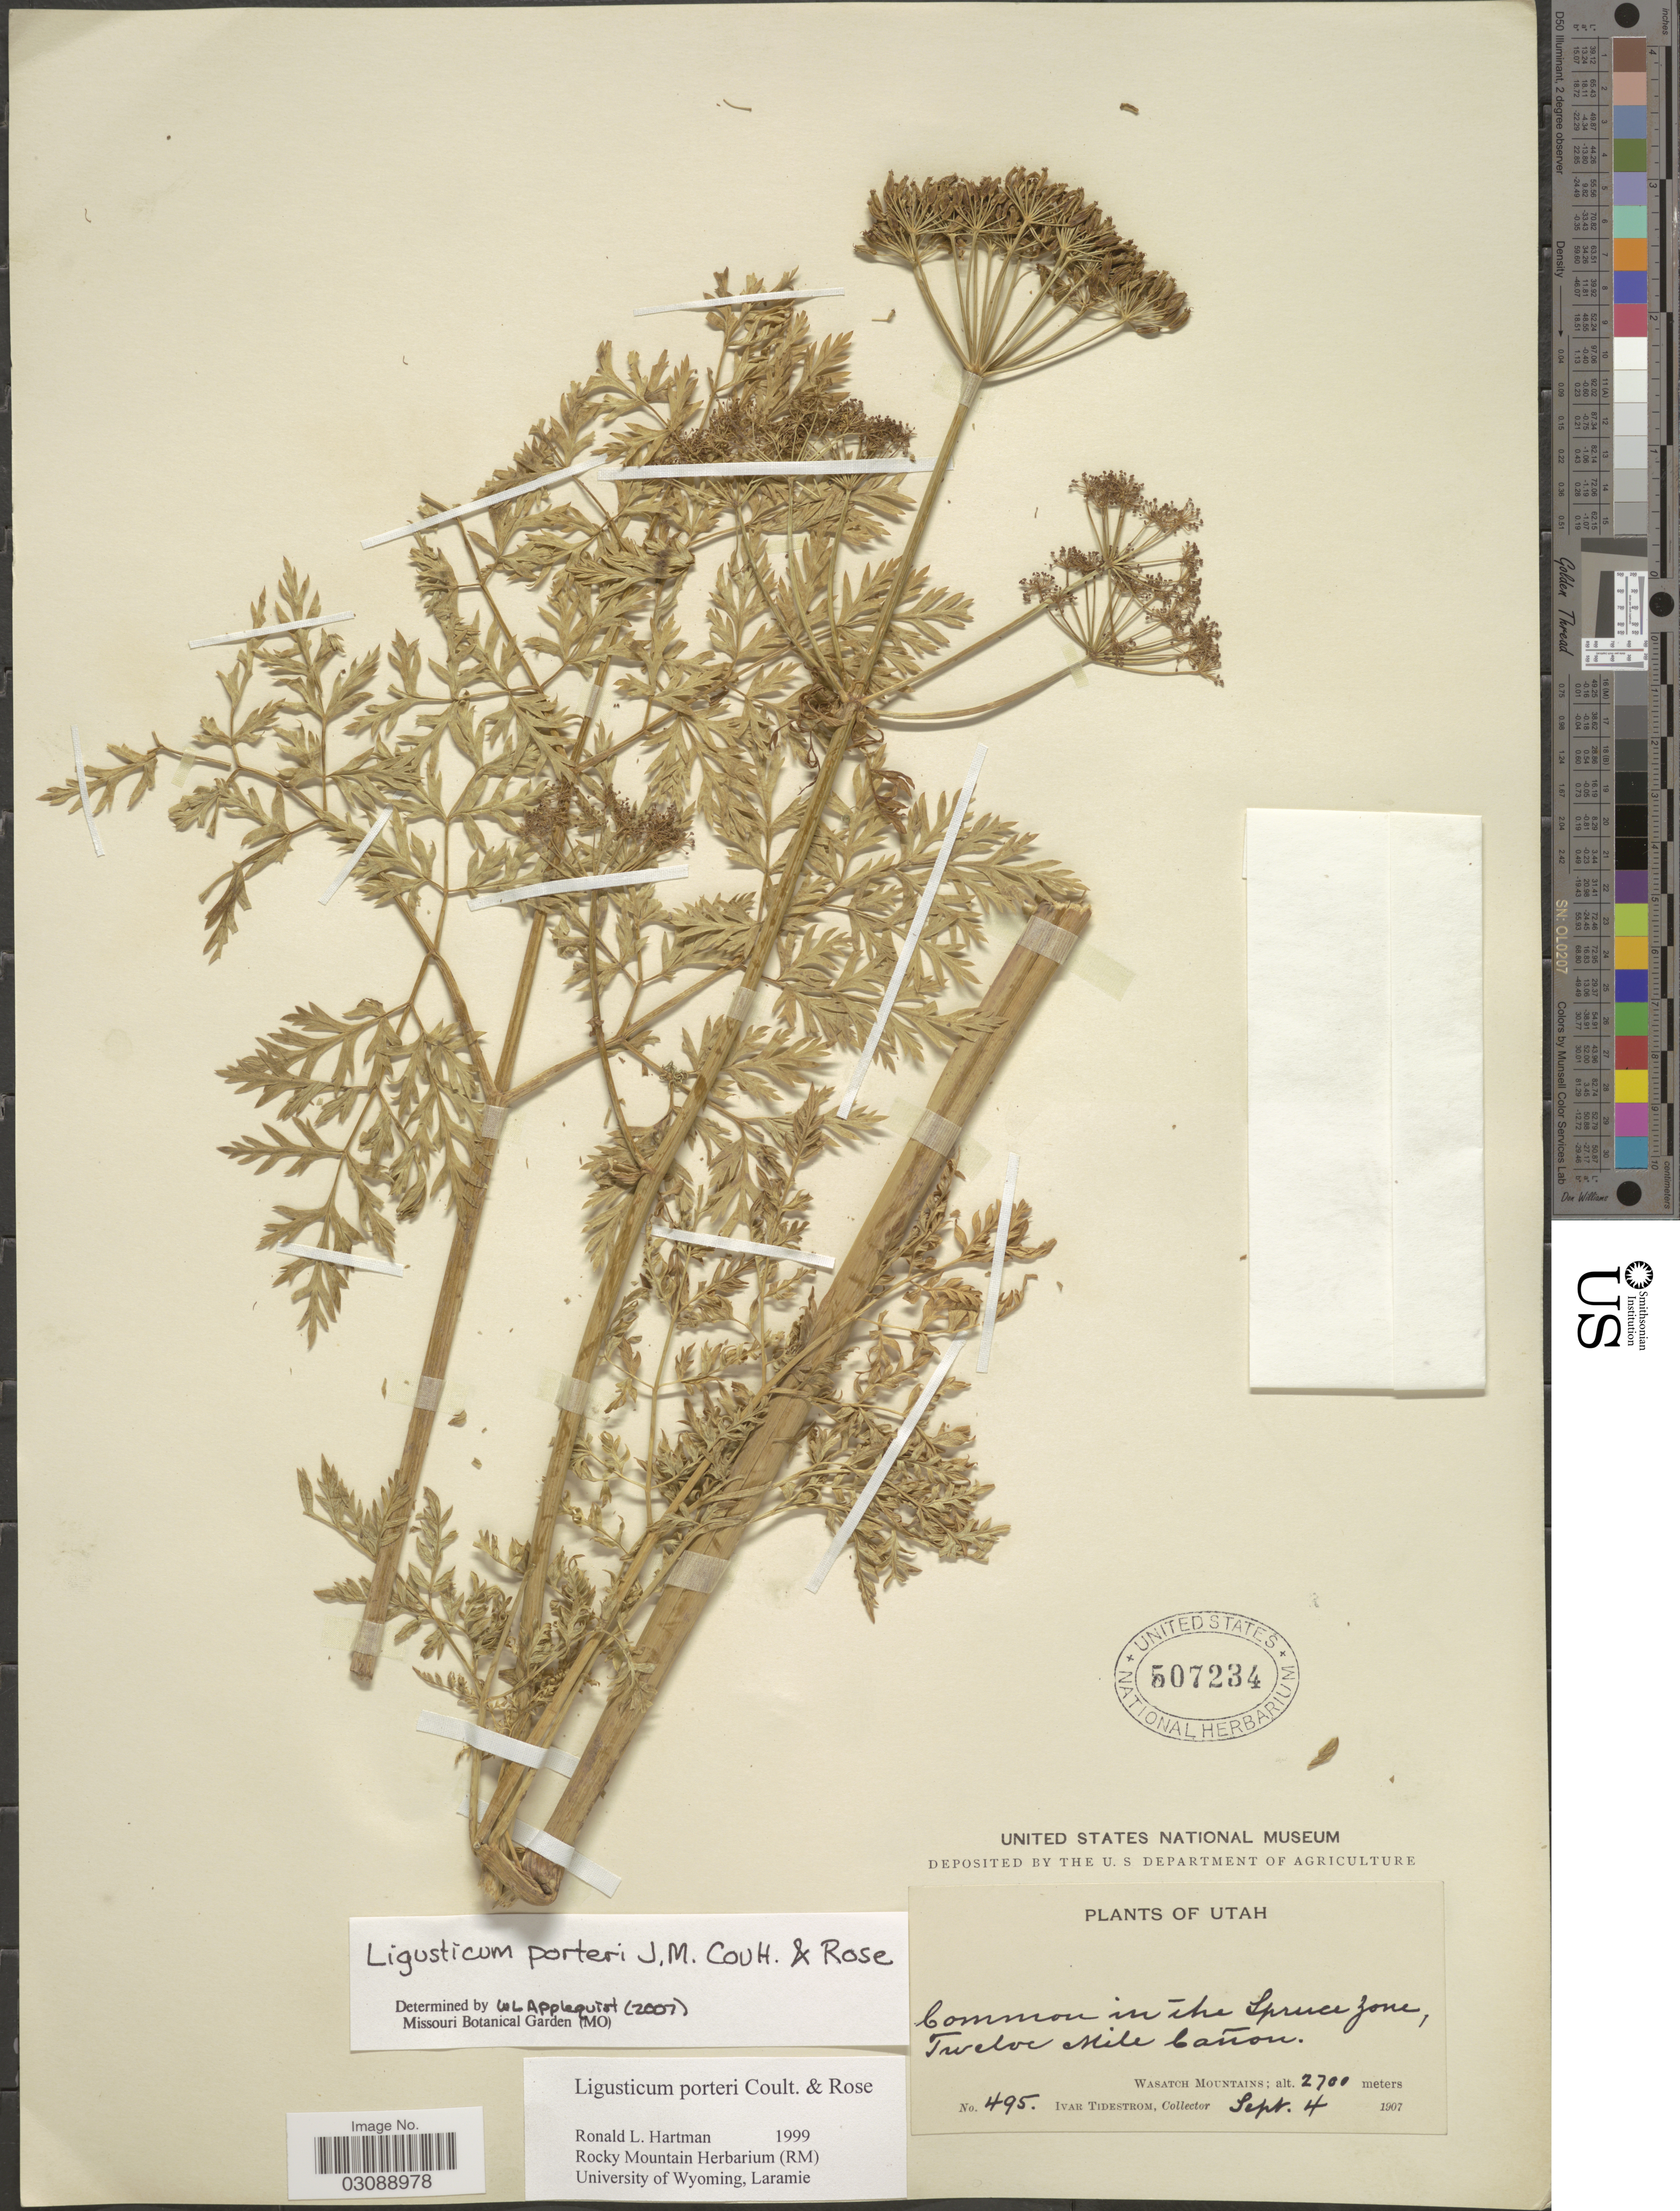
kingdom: Plantae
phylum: Tracheophyta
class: Magnoliopsida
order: Apiales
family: Apiaceae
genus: Ligusticum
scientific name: Ligusticum porteri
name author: J.M. Coult. & Rose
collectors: I. F. Tidestrom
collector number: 495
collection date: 1907-09-04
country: United States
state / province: Utah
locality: Common in Spruce Zone, Twelve Mile Cañon.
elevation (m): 2700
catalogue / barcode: US 507234